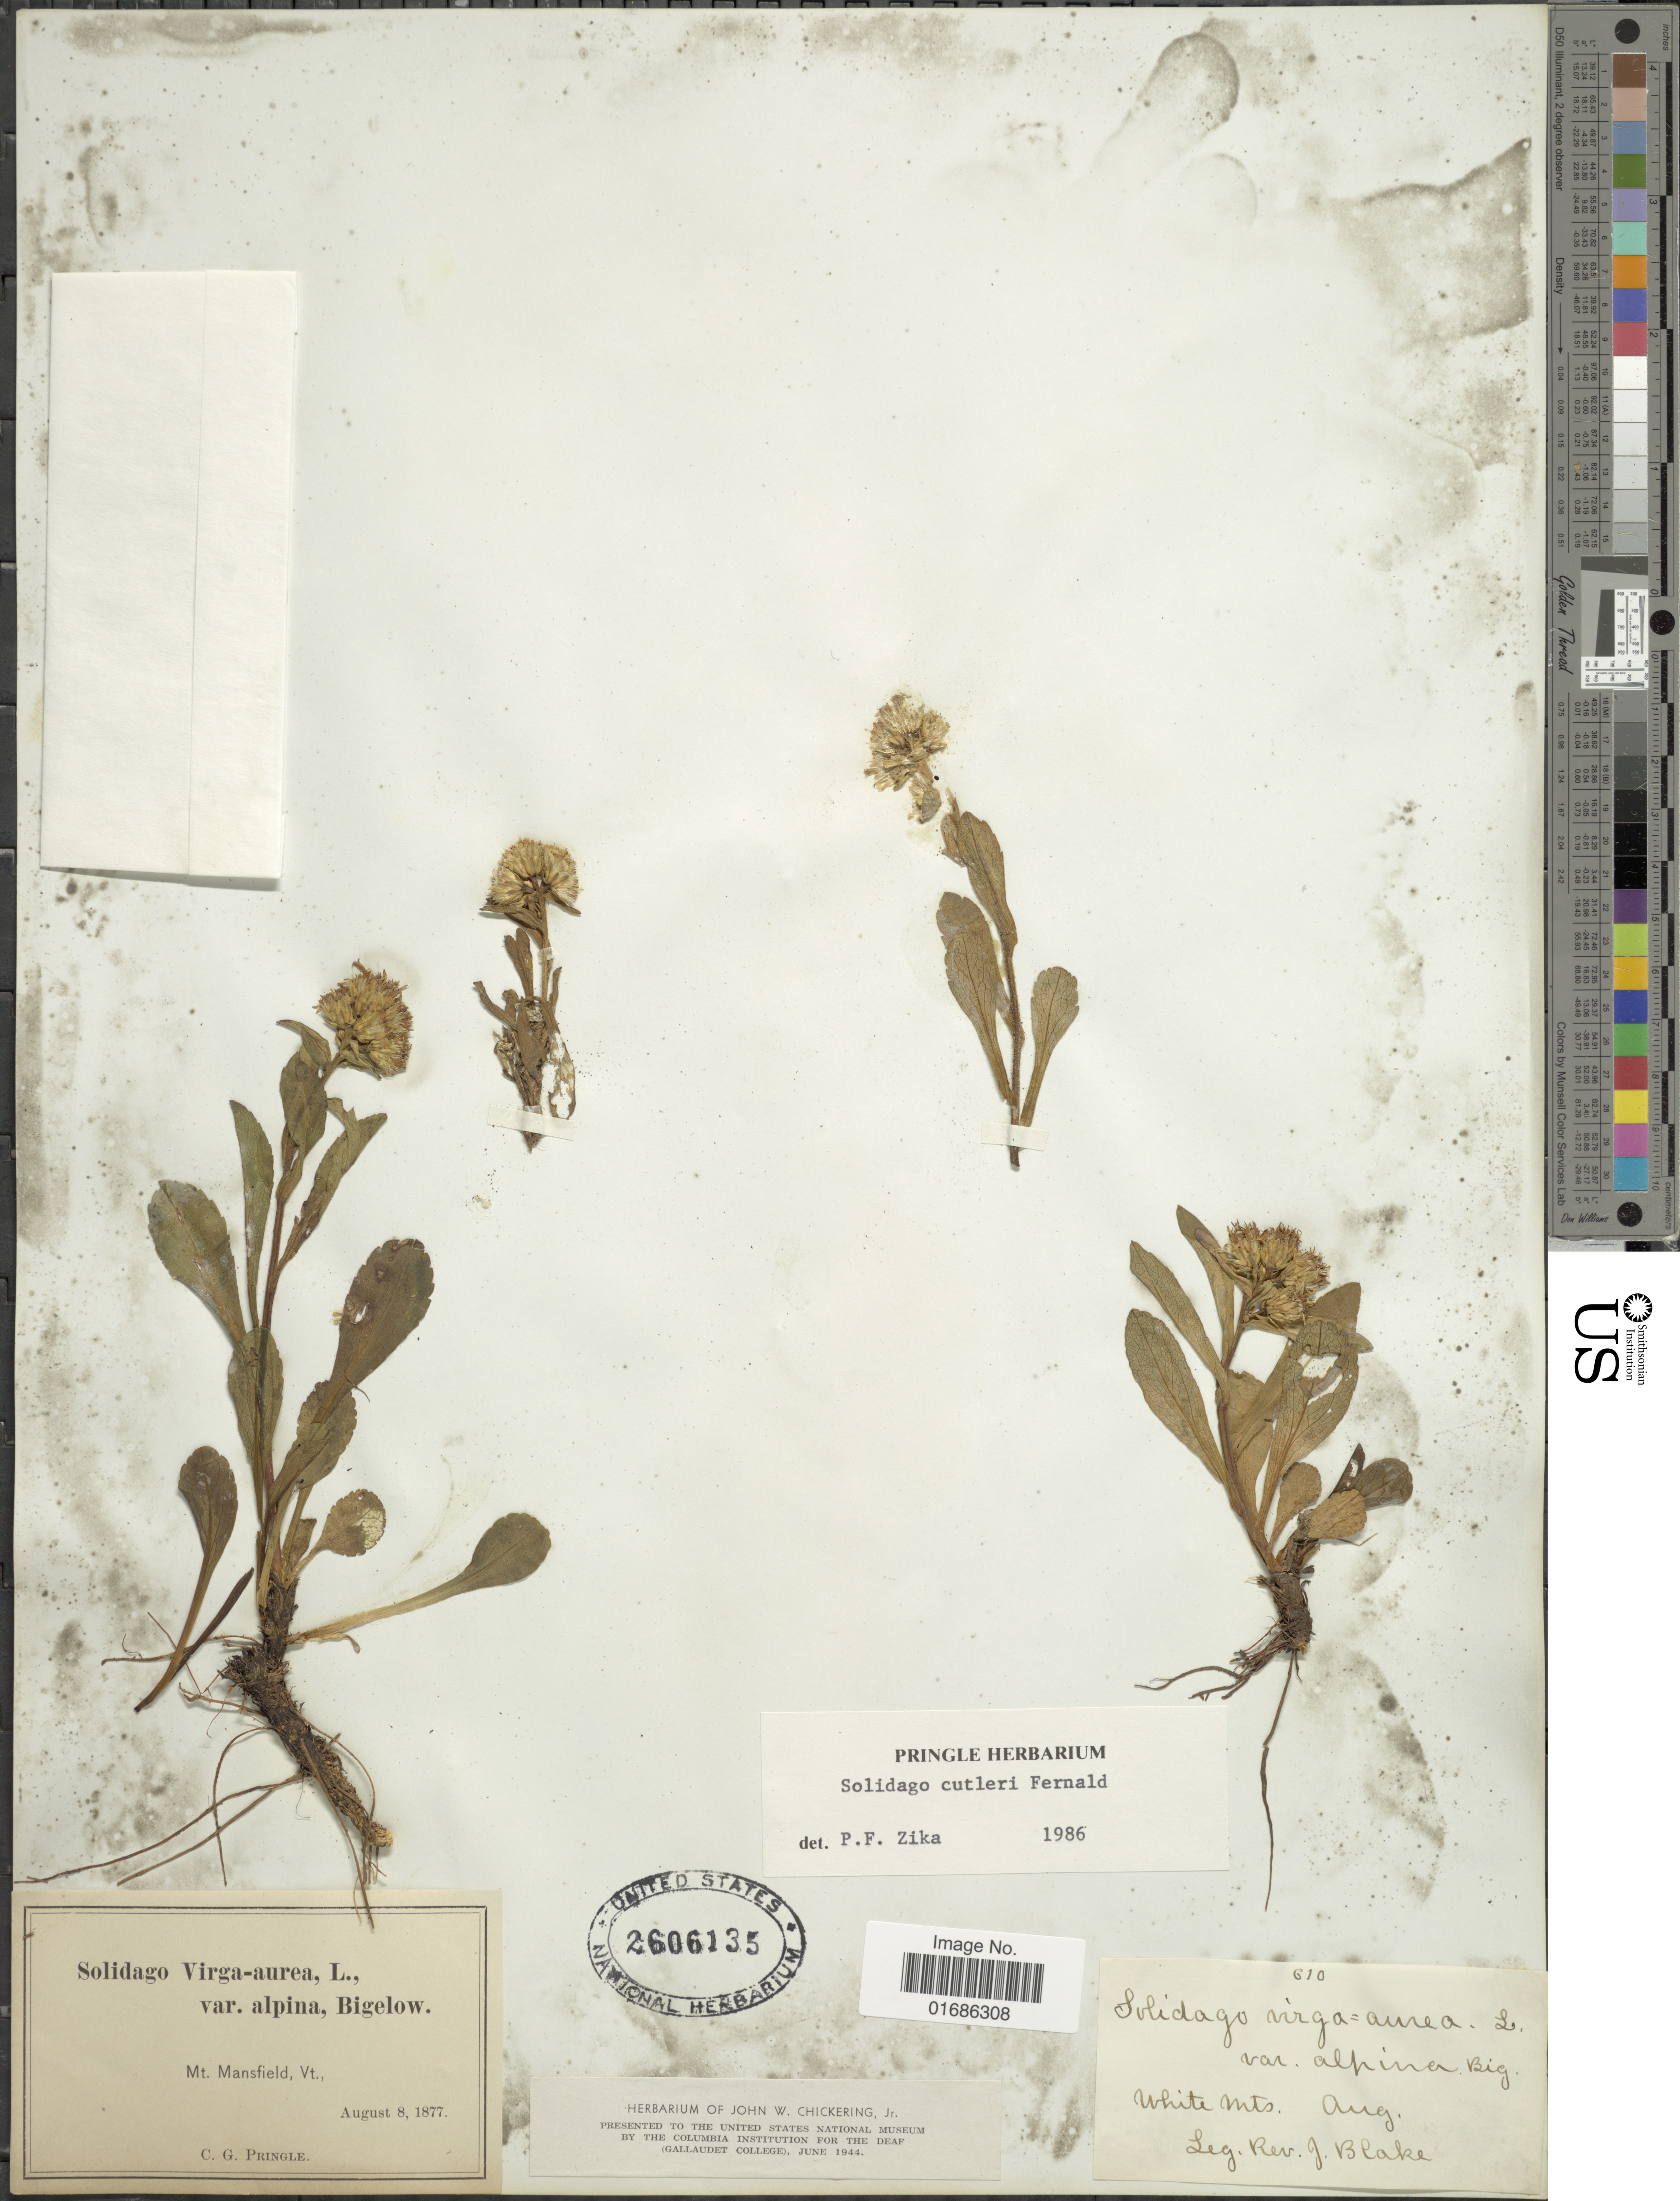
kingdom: Plantae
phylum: Tracheophyta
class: Magnoliopsida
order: Asterales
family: Asteraceae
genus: Solidago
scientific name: Solidago cutleri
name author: Fernald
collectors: C. G. Pringle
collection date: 1877-08-08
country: United States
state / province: Vermont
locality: Mt Mansfield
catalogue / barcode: US 2606135